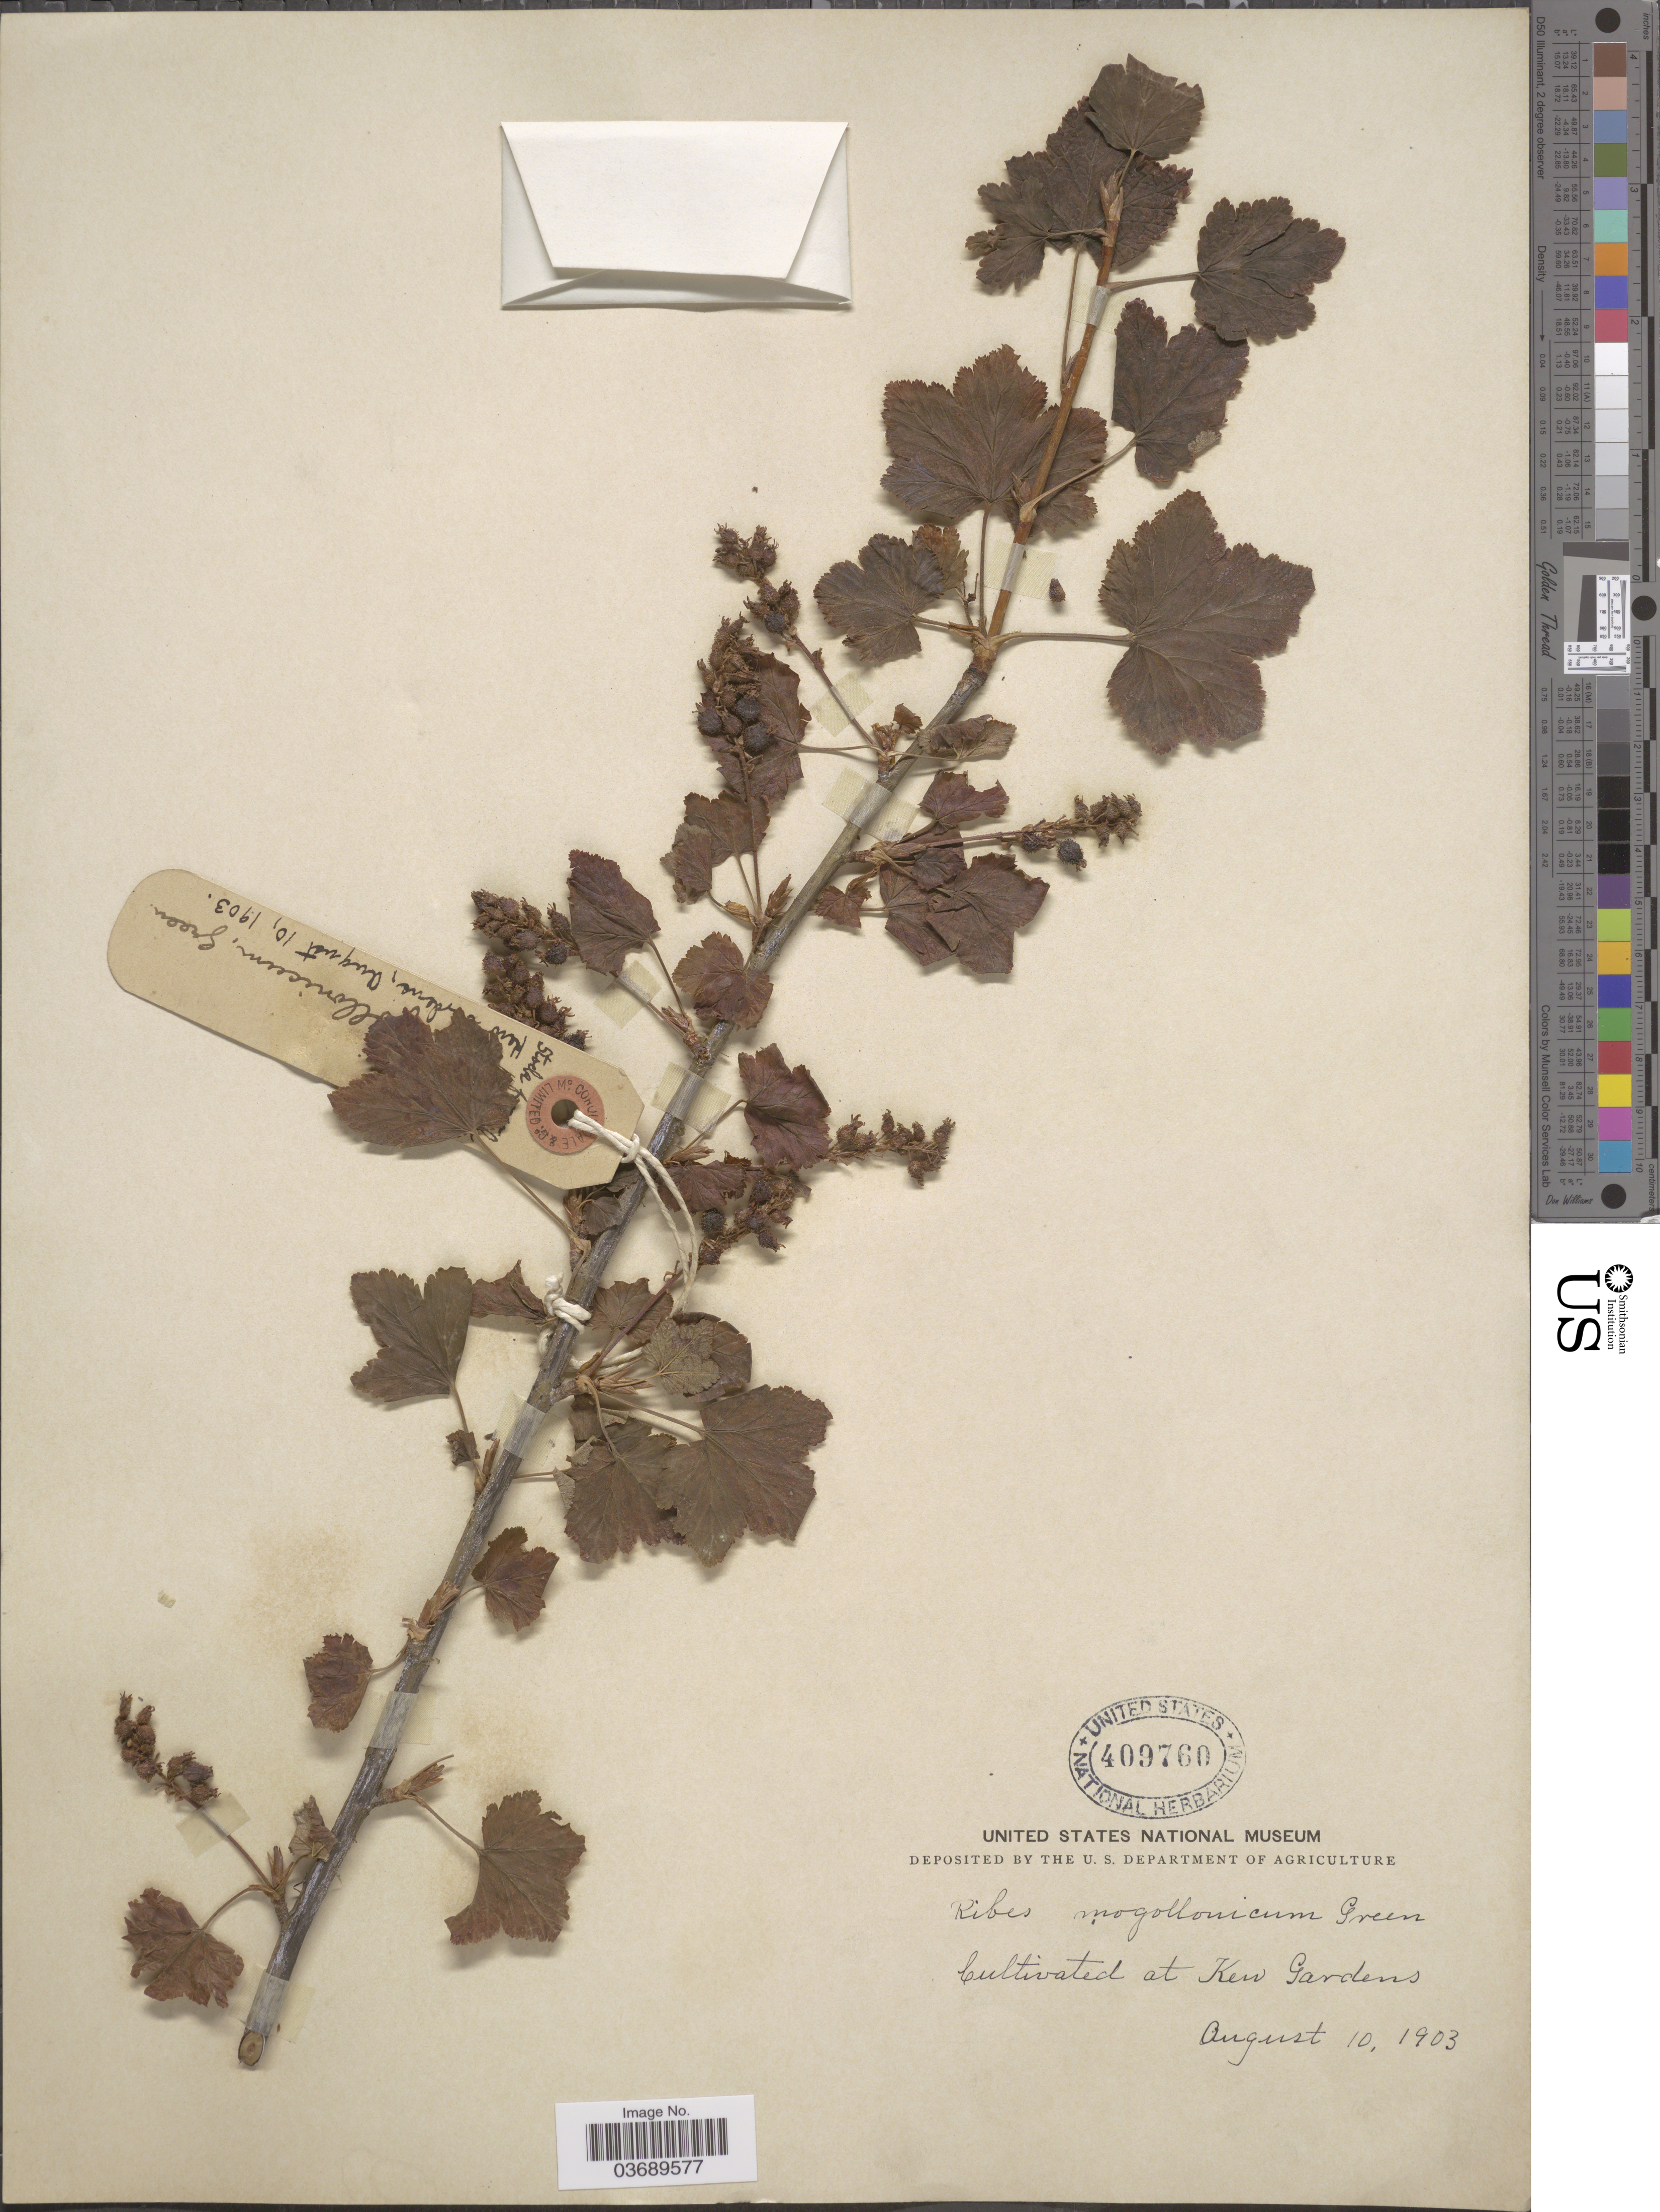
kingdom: Plantae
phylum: Tracheophyta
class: Magnoliopsida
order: Saxifragales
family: Grossulariaceae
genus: Ribes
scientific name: Ribes sp.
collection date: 1903-08-10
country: United Kingdom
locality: Kew Gardens.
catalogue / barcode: US 409760